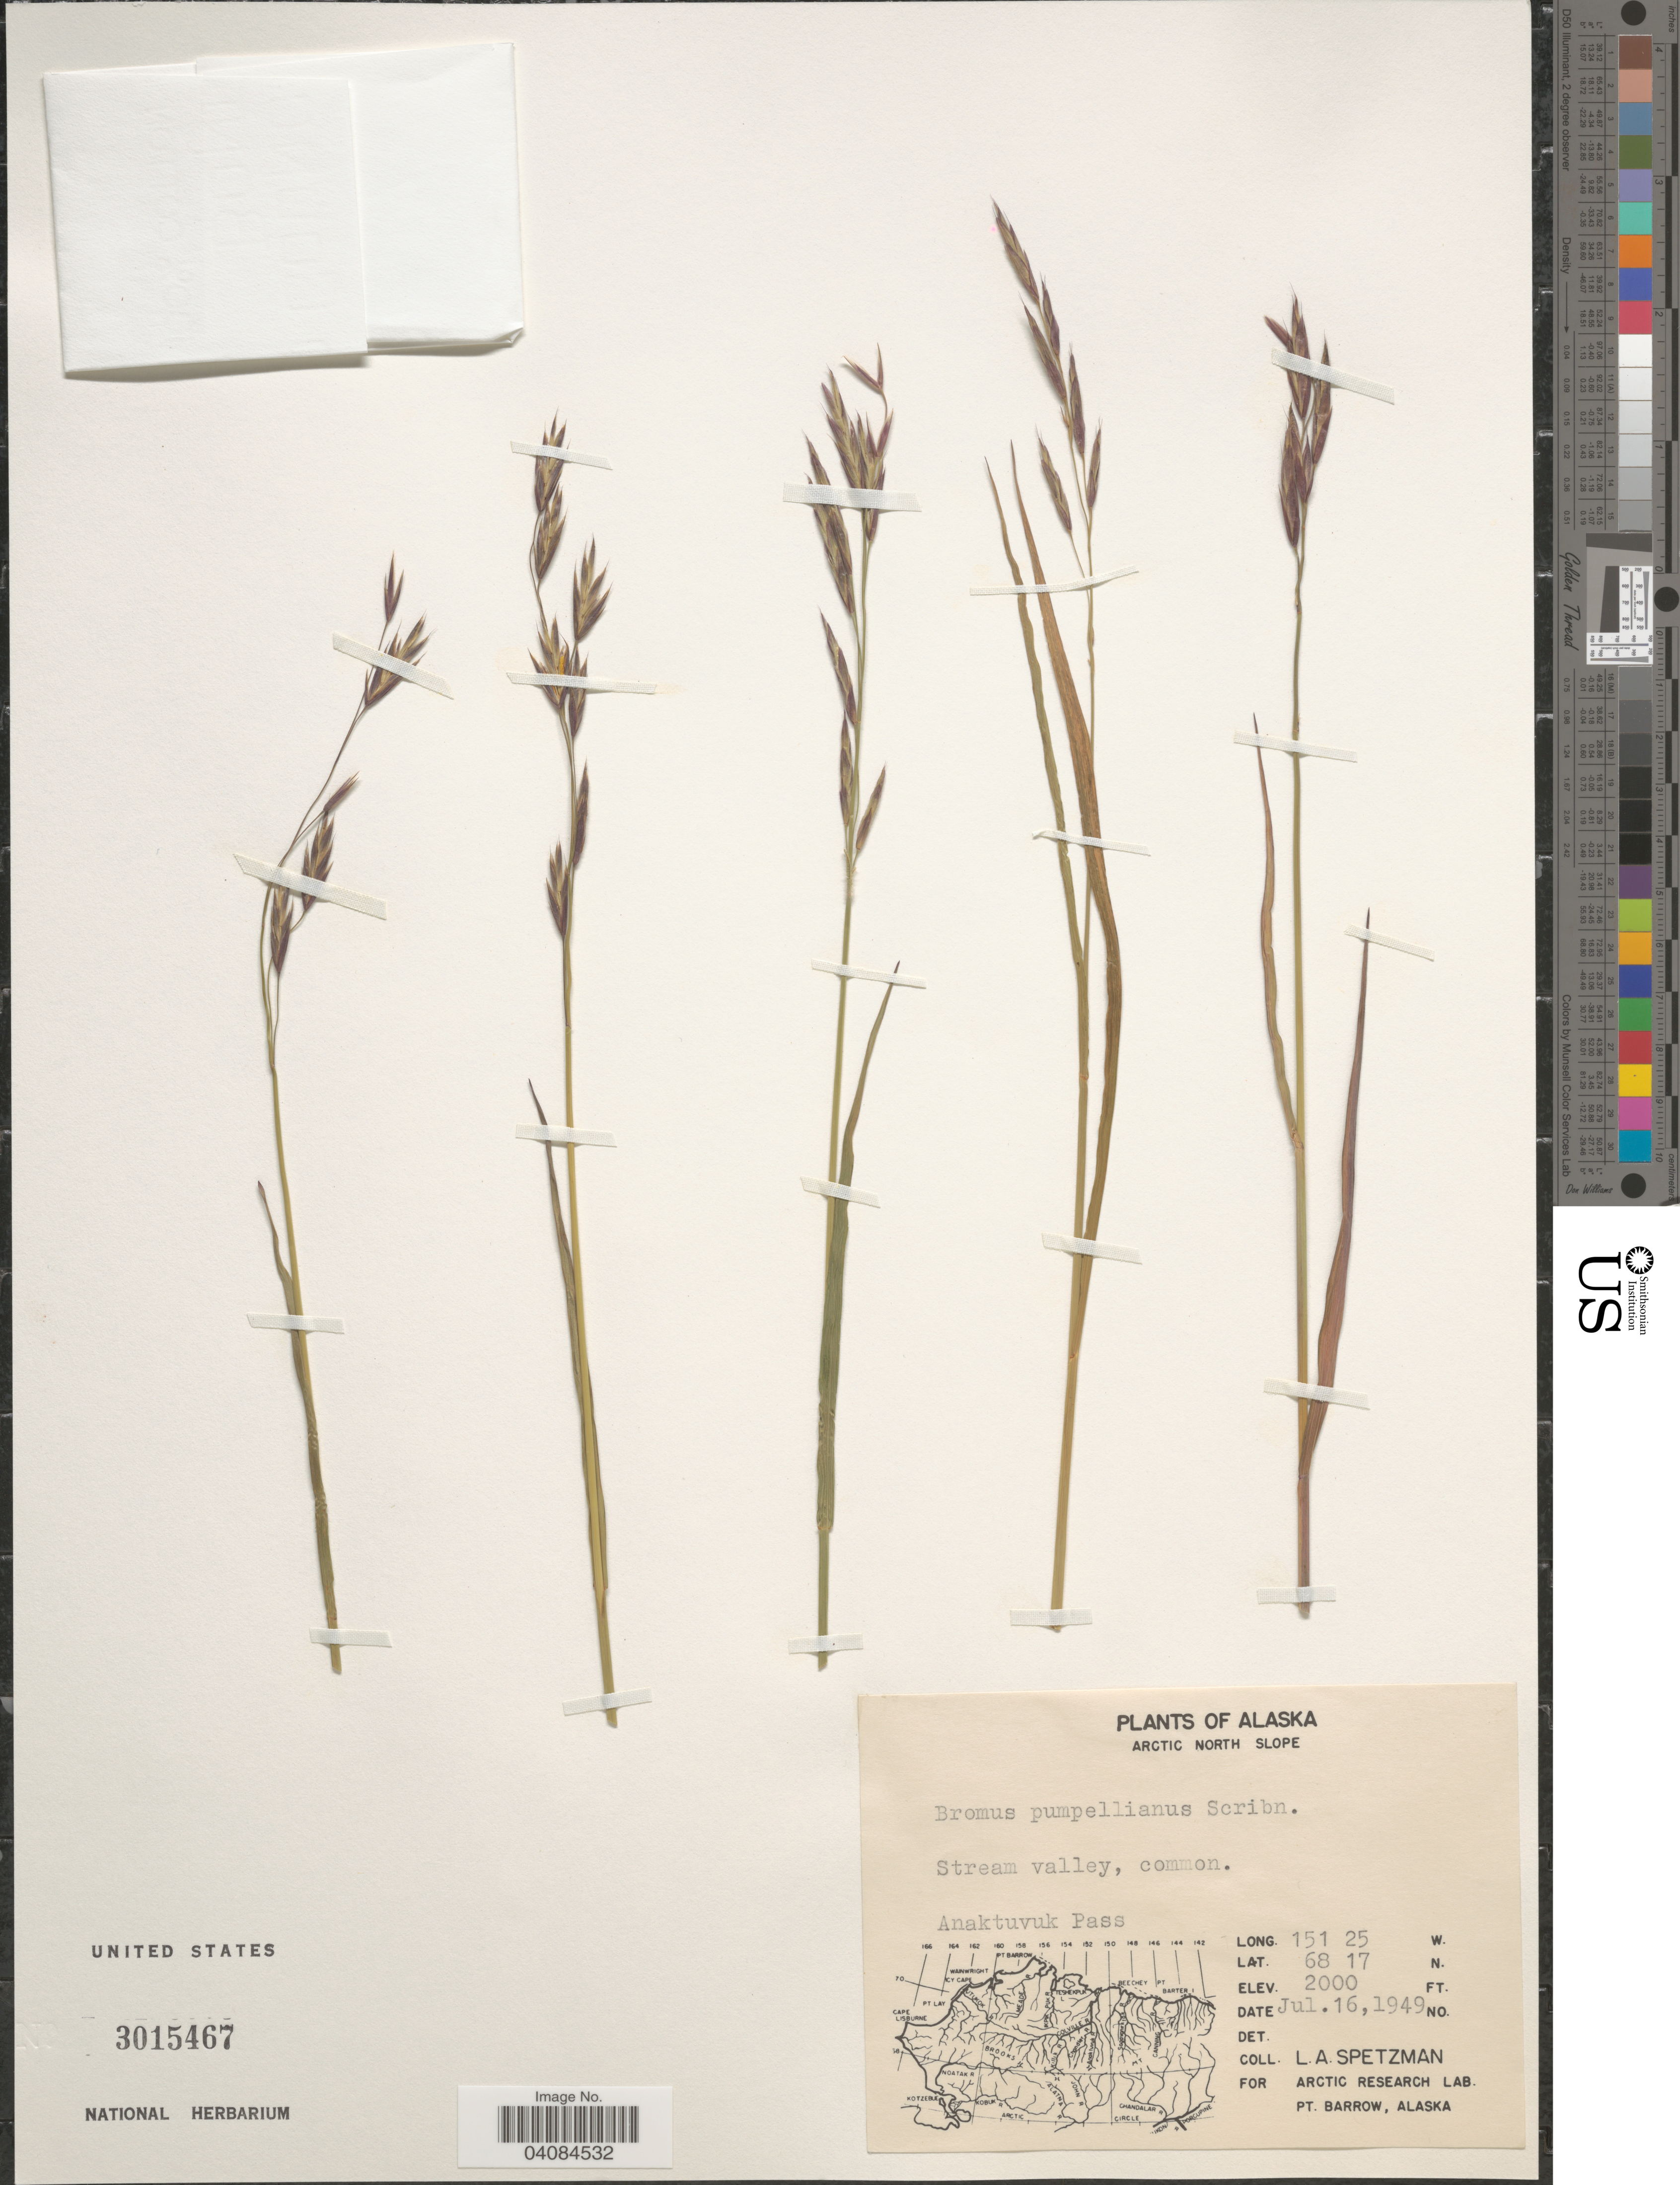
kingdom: Plantae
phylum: Tracheophyta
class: Liliopsida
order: Poales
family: Poaceae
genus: Bromus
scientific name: Bromus pumpellianus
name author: Scribn.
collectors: L. Spetzman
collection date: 1949-07-16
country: United States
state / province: Alaska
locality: Arctic North Slope. Stream valley. Anaktuvuk Pass.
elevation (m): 610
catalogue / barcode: US 3015467